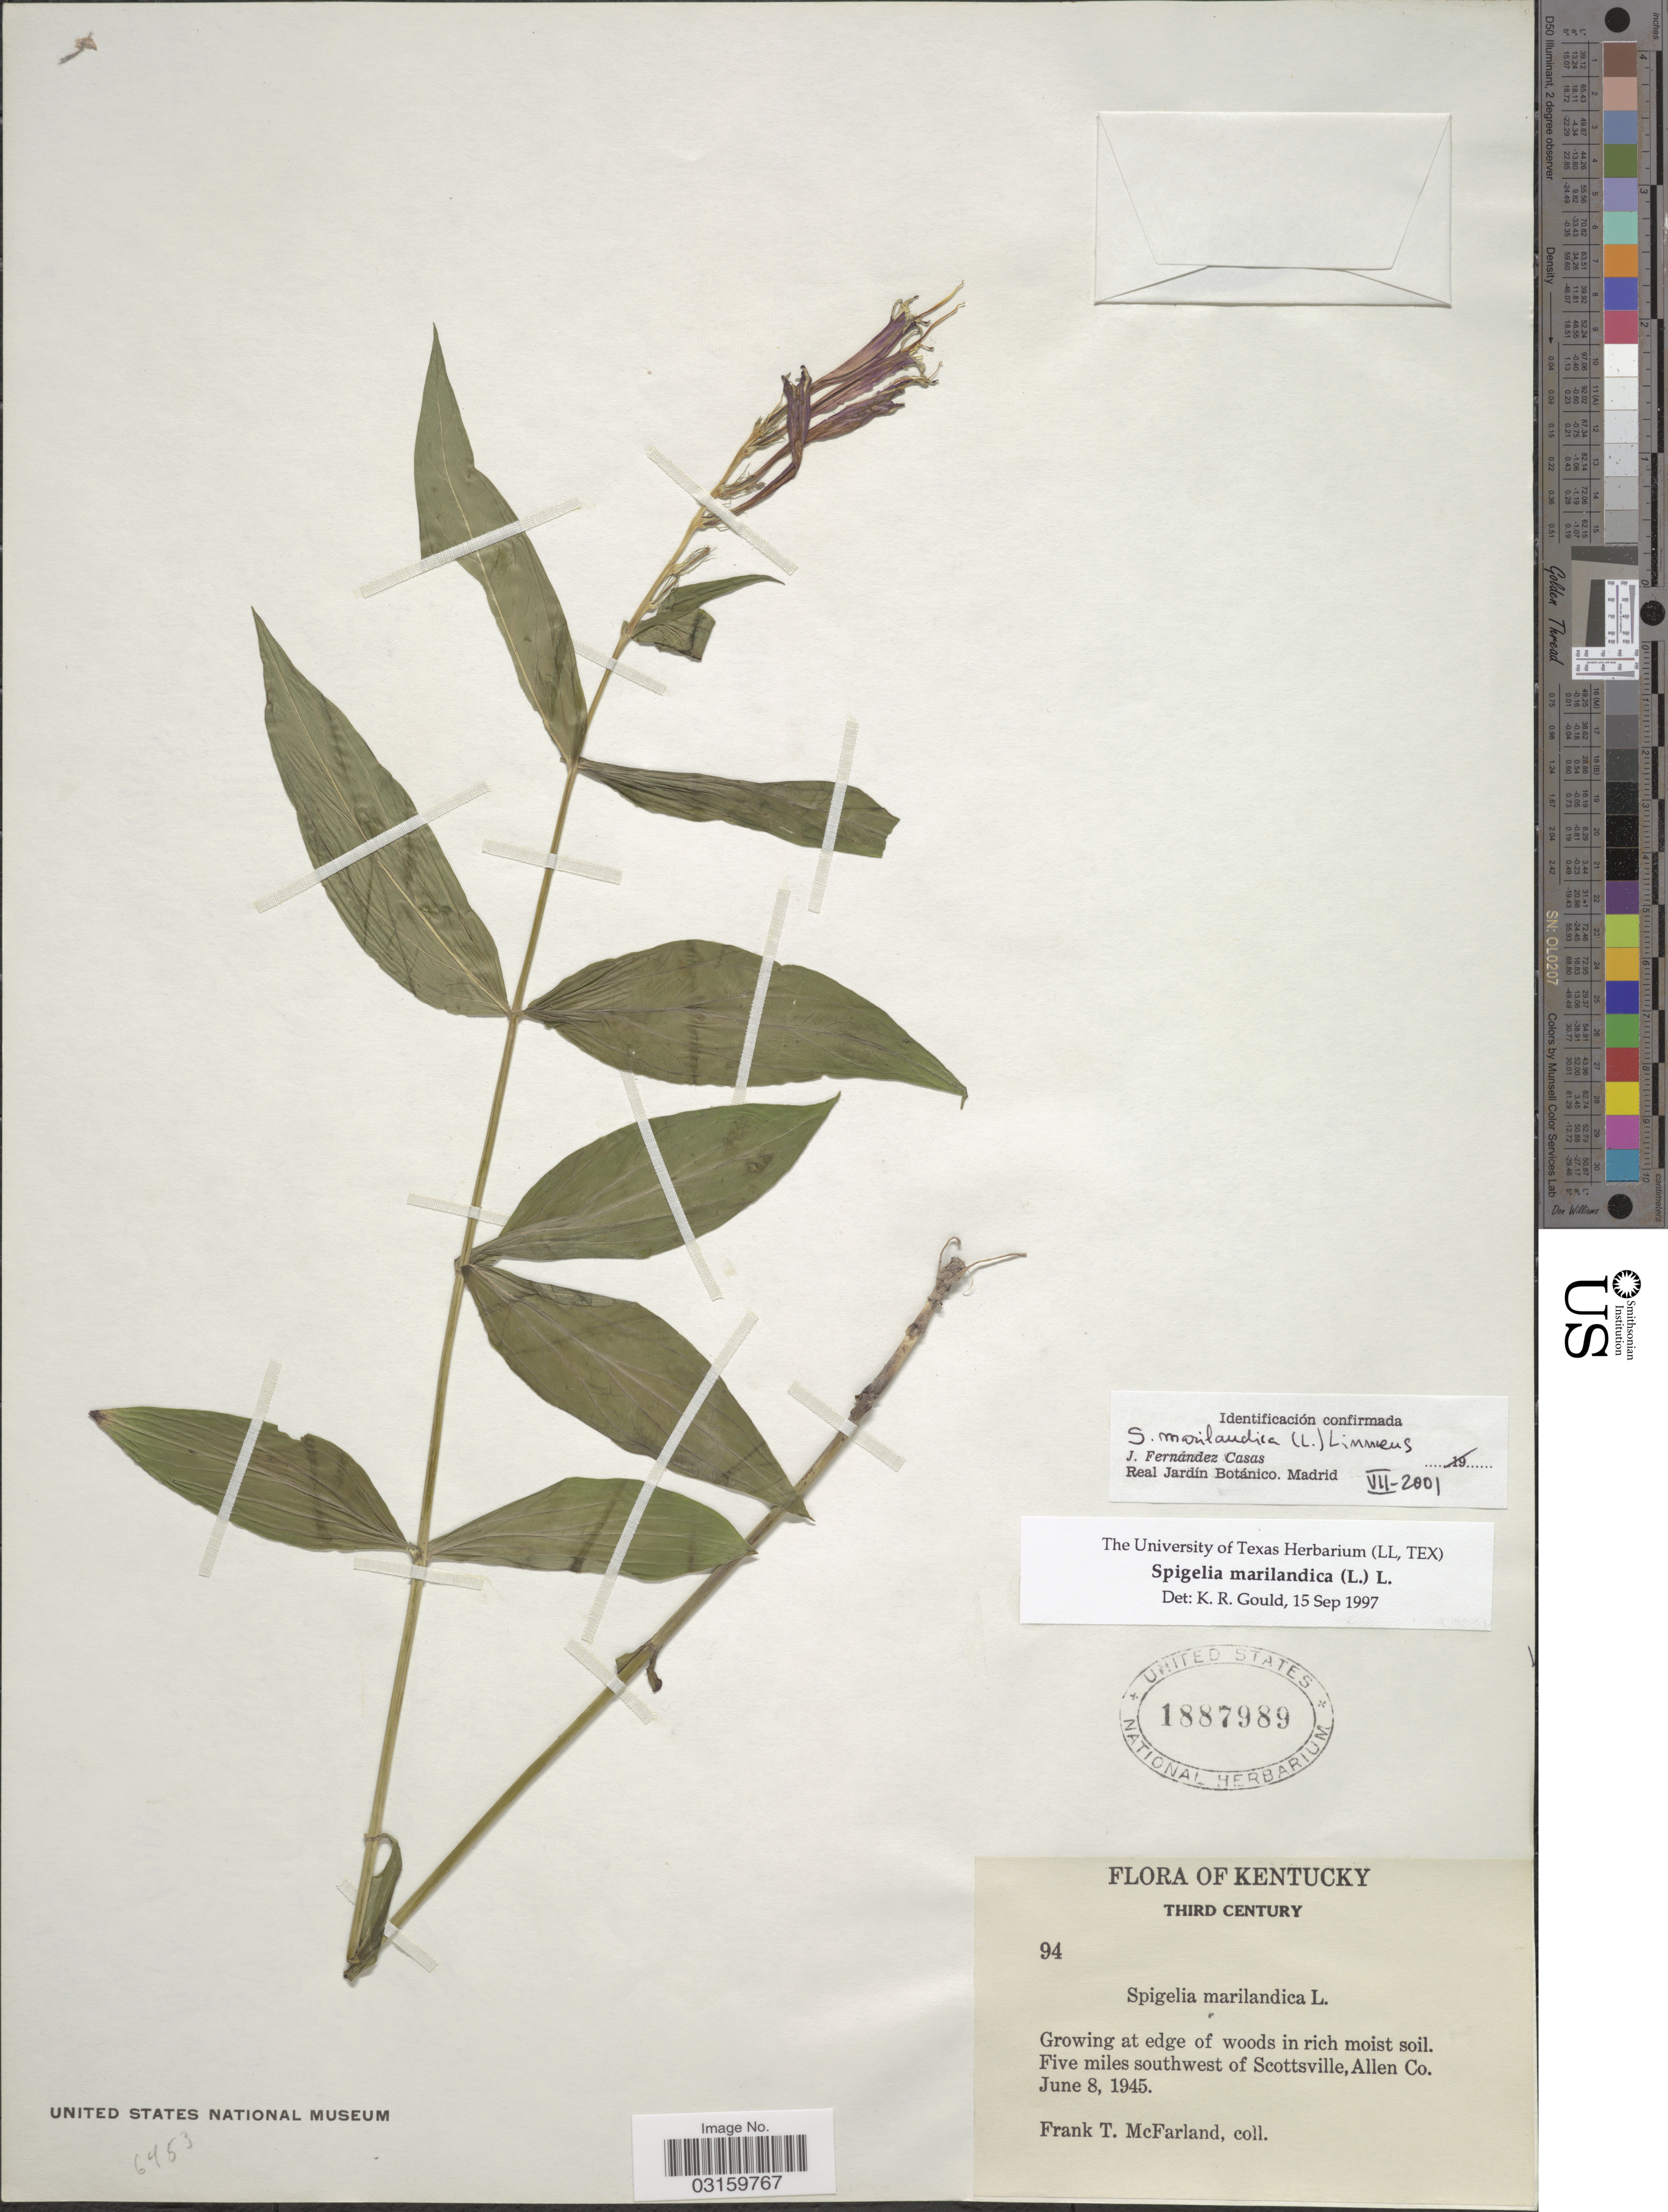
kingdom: Plantae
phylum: Tracheophyta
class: Magnoliopsida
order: Gentianales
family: Loganiaceae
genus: Spigelia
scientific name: Spigelia marilandica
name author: (L.) L.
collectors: F. McFarland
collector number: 94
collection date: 1945-06-08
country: United States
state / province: Kentucky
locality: Five miles southwest of Scottsville, Allen Co.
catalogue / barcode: US 1887989